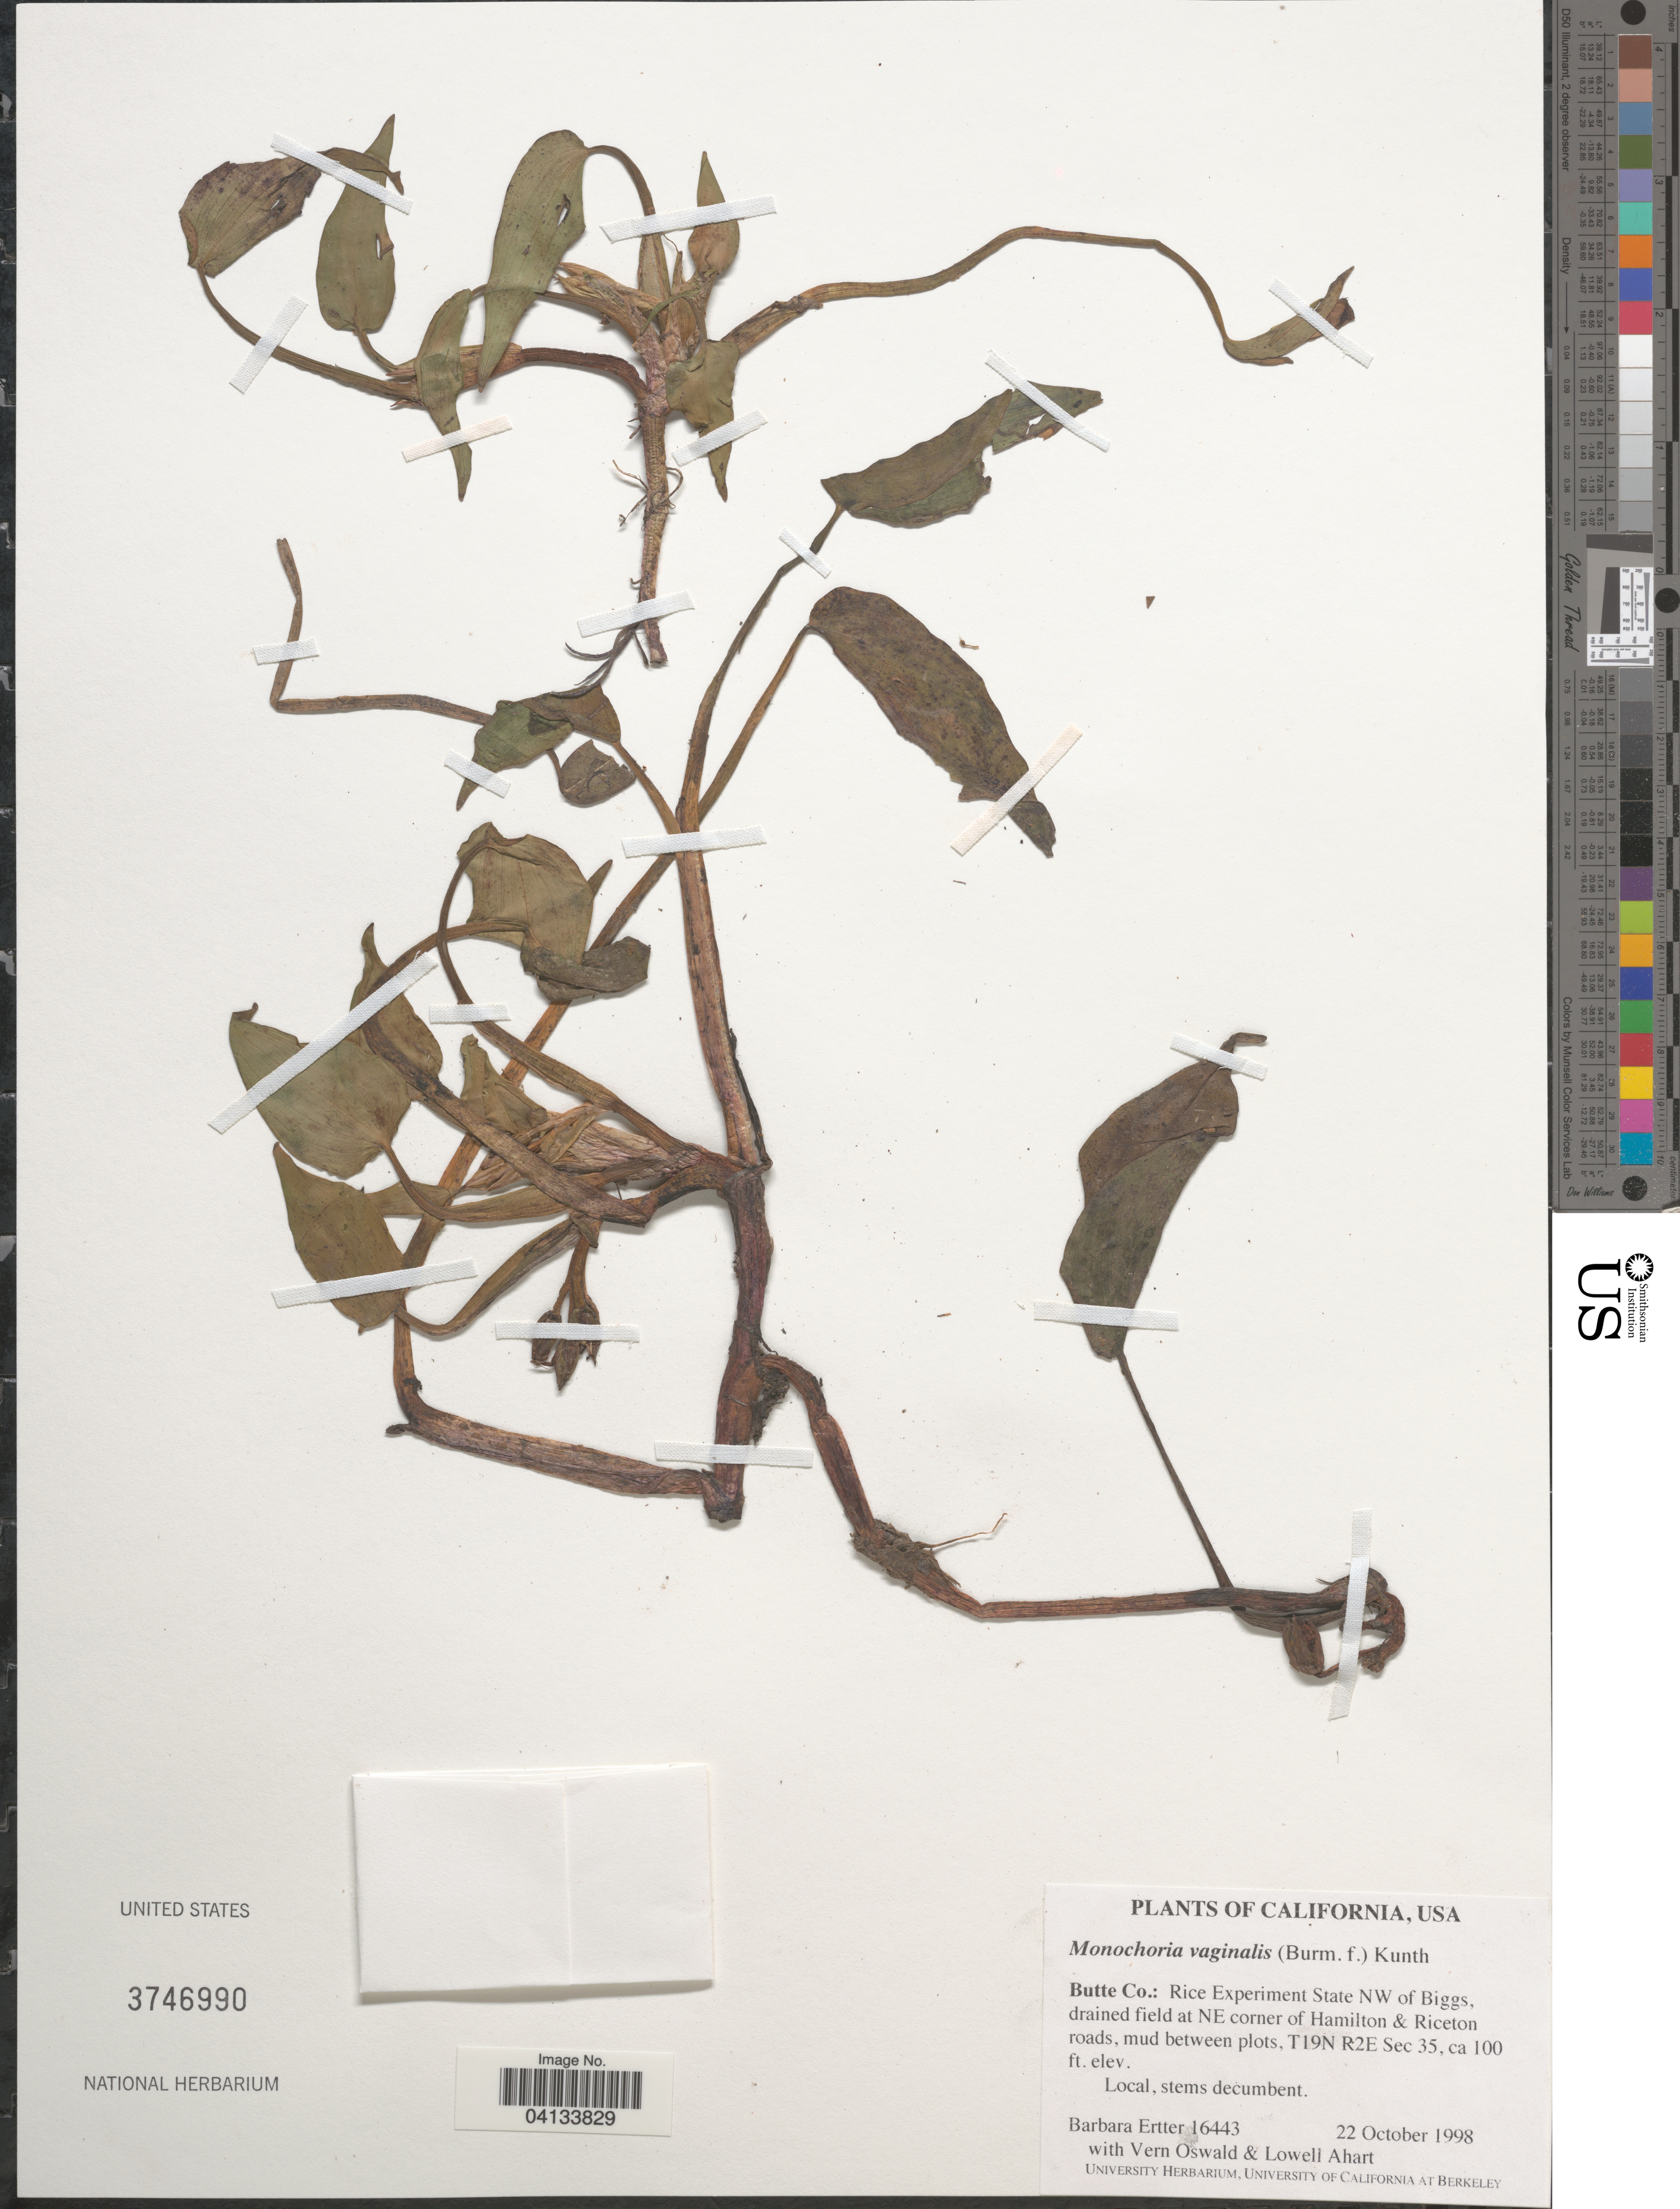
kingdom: Plantae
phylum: Tracheophyta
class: Liliopsida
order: Commelinales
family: Pontederiaceae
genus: Monochoria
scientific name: Monochoria vaginalis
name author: (Burm. f.) C. Presl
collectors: B. Ertter, V. Oswald & L. Ahart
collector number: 16443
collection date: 1998-10-22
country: United States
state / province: California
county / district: Butte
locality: Butte Co.: Rice Experiment State NW of Biggs, drained field at NE corner of Hamilton & Riceton roads, mud between plots, T19N R2E Sec 35.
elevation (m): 30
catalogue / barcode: US 3746990